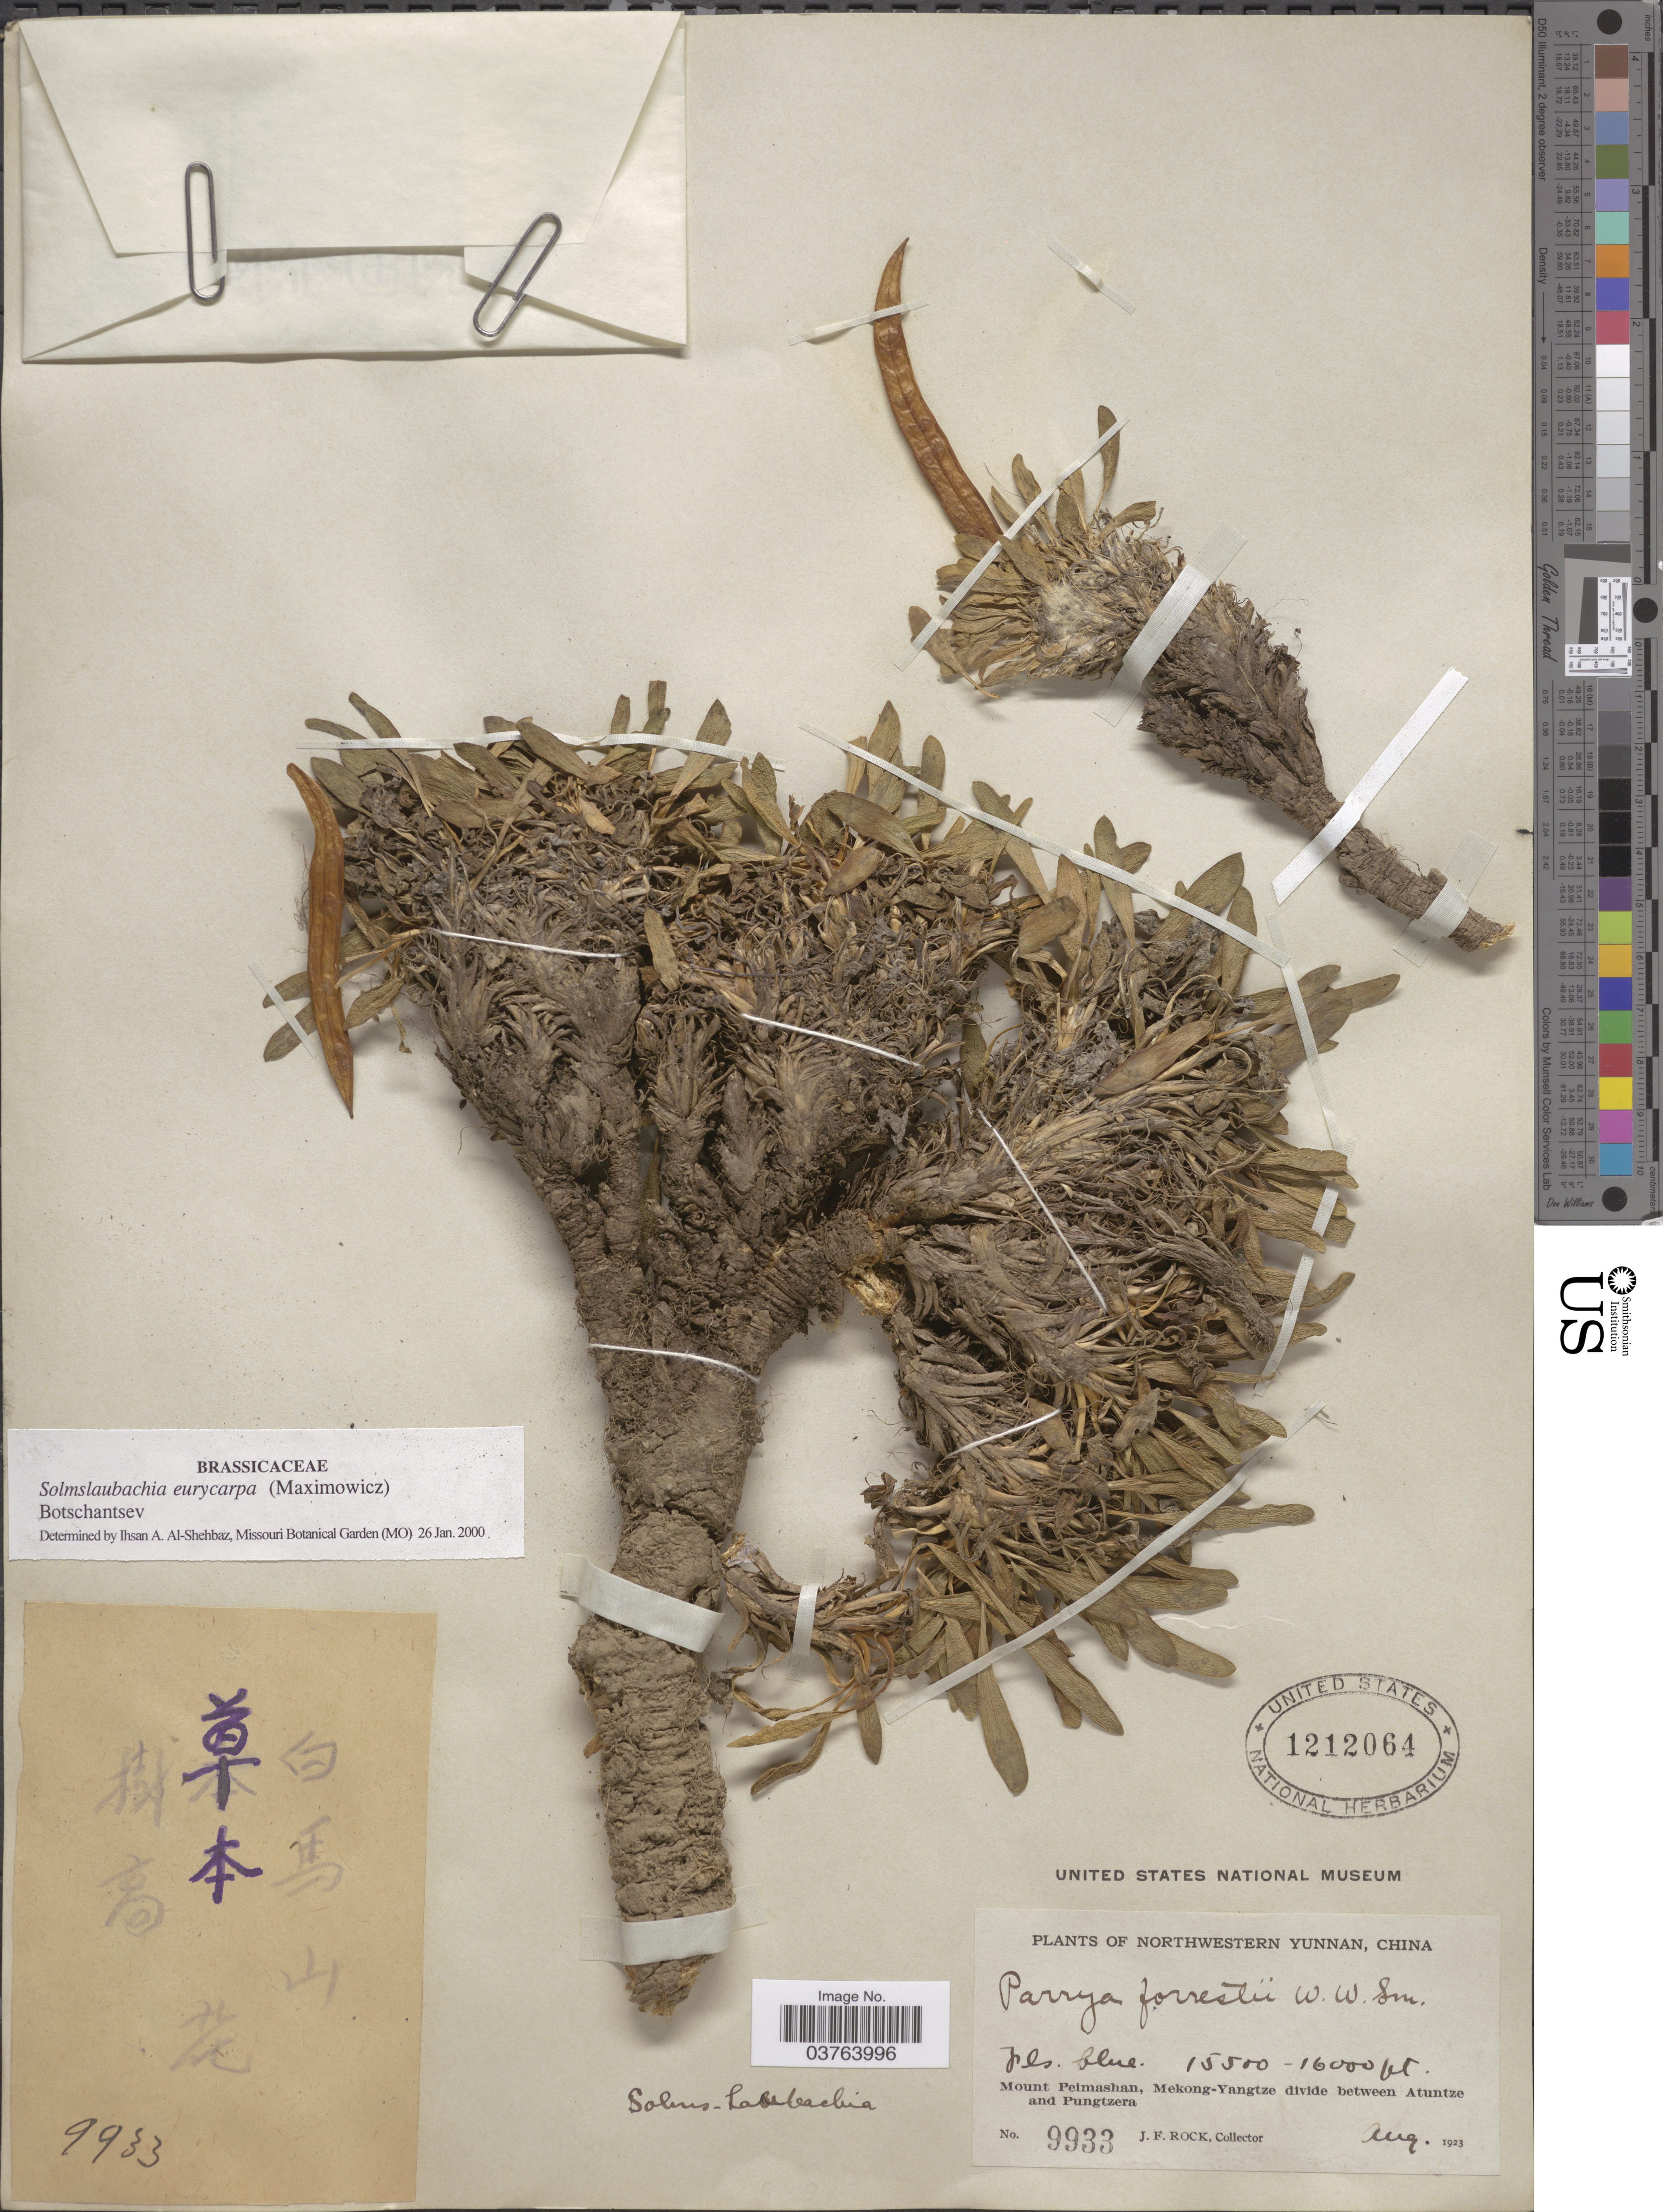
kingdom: Plantae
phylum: Tracheophyta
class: Magnoliopsida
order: Brassicales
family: Brassicaceae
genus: Solms-Laubachia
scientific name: Solms-laubachia eurycarpa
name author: (Maxim.) Botschantsev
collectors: J. Rock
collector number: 9933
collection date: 1923-08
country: China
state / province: Yunnan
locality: Northwestern Yunnan. Mount Peimashan, Mekong-Yangtze divide between Atuntze and Pungtzera.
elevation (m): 4724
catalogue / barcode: US 1212064